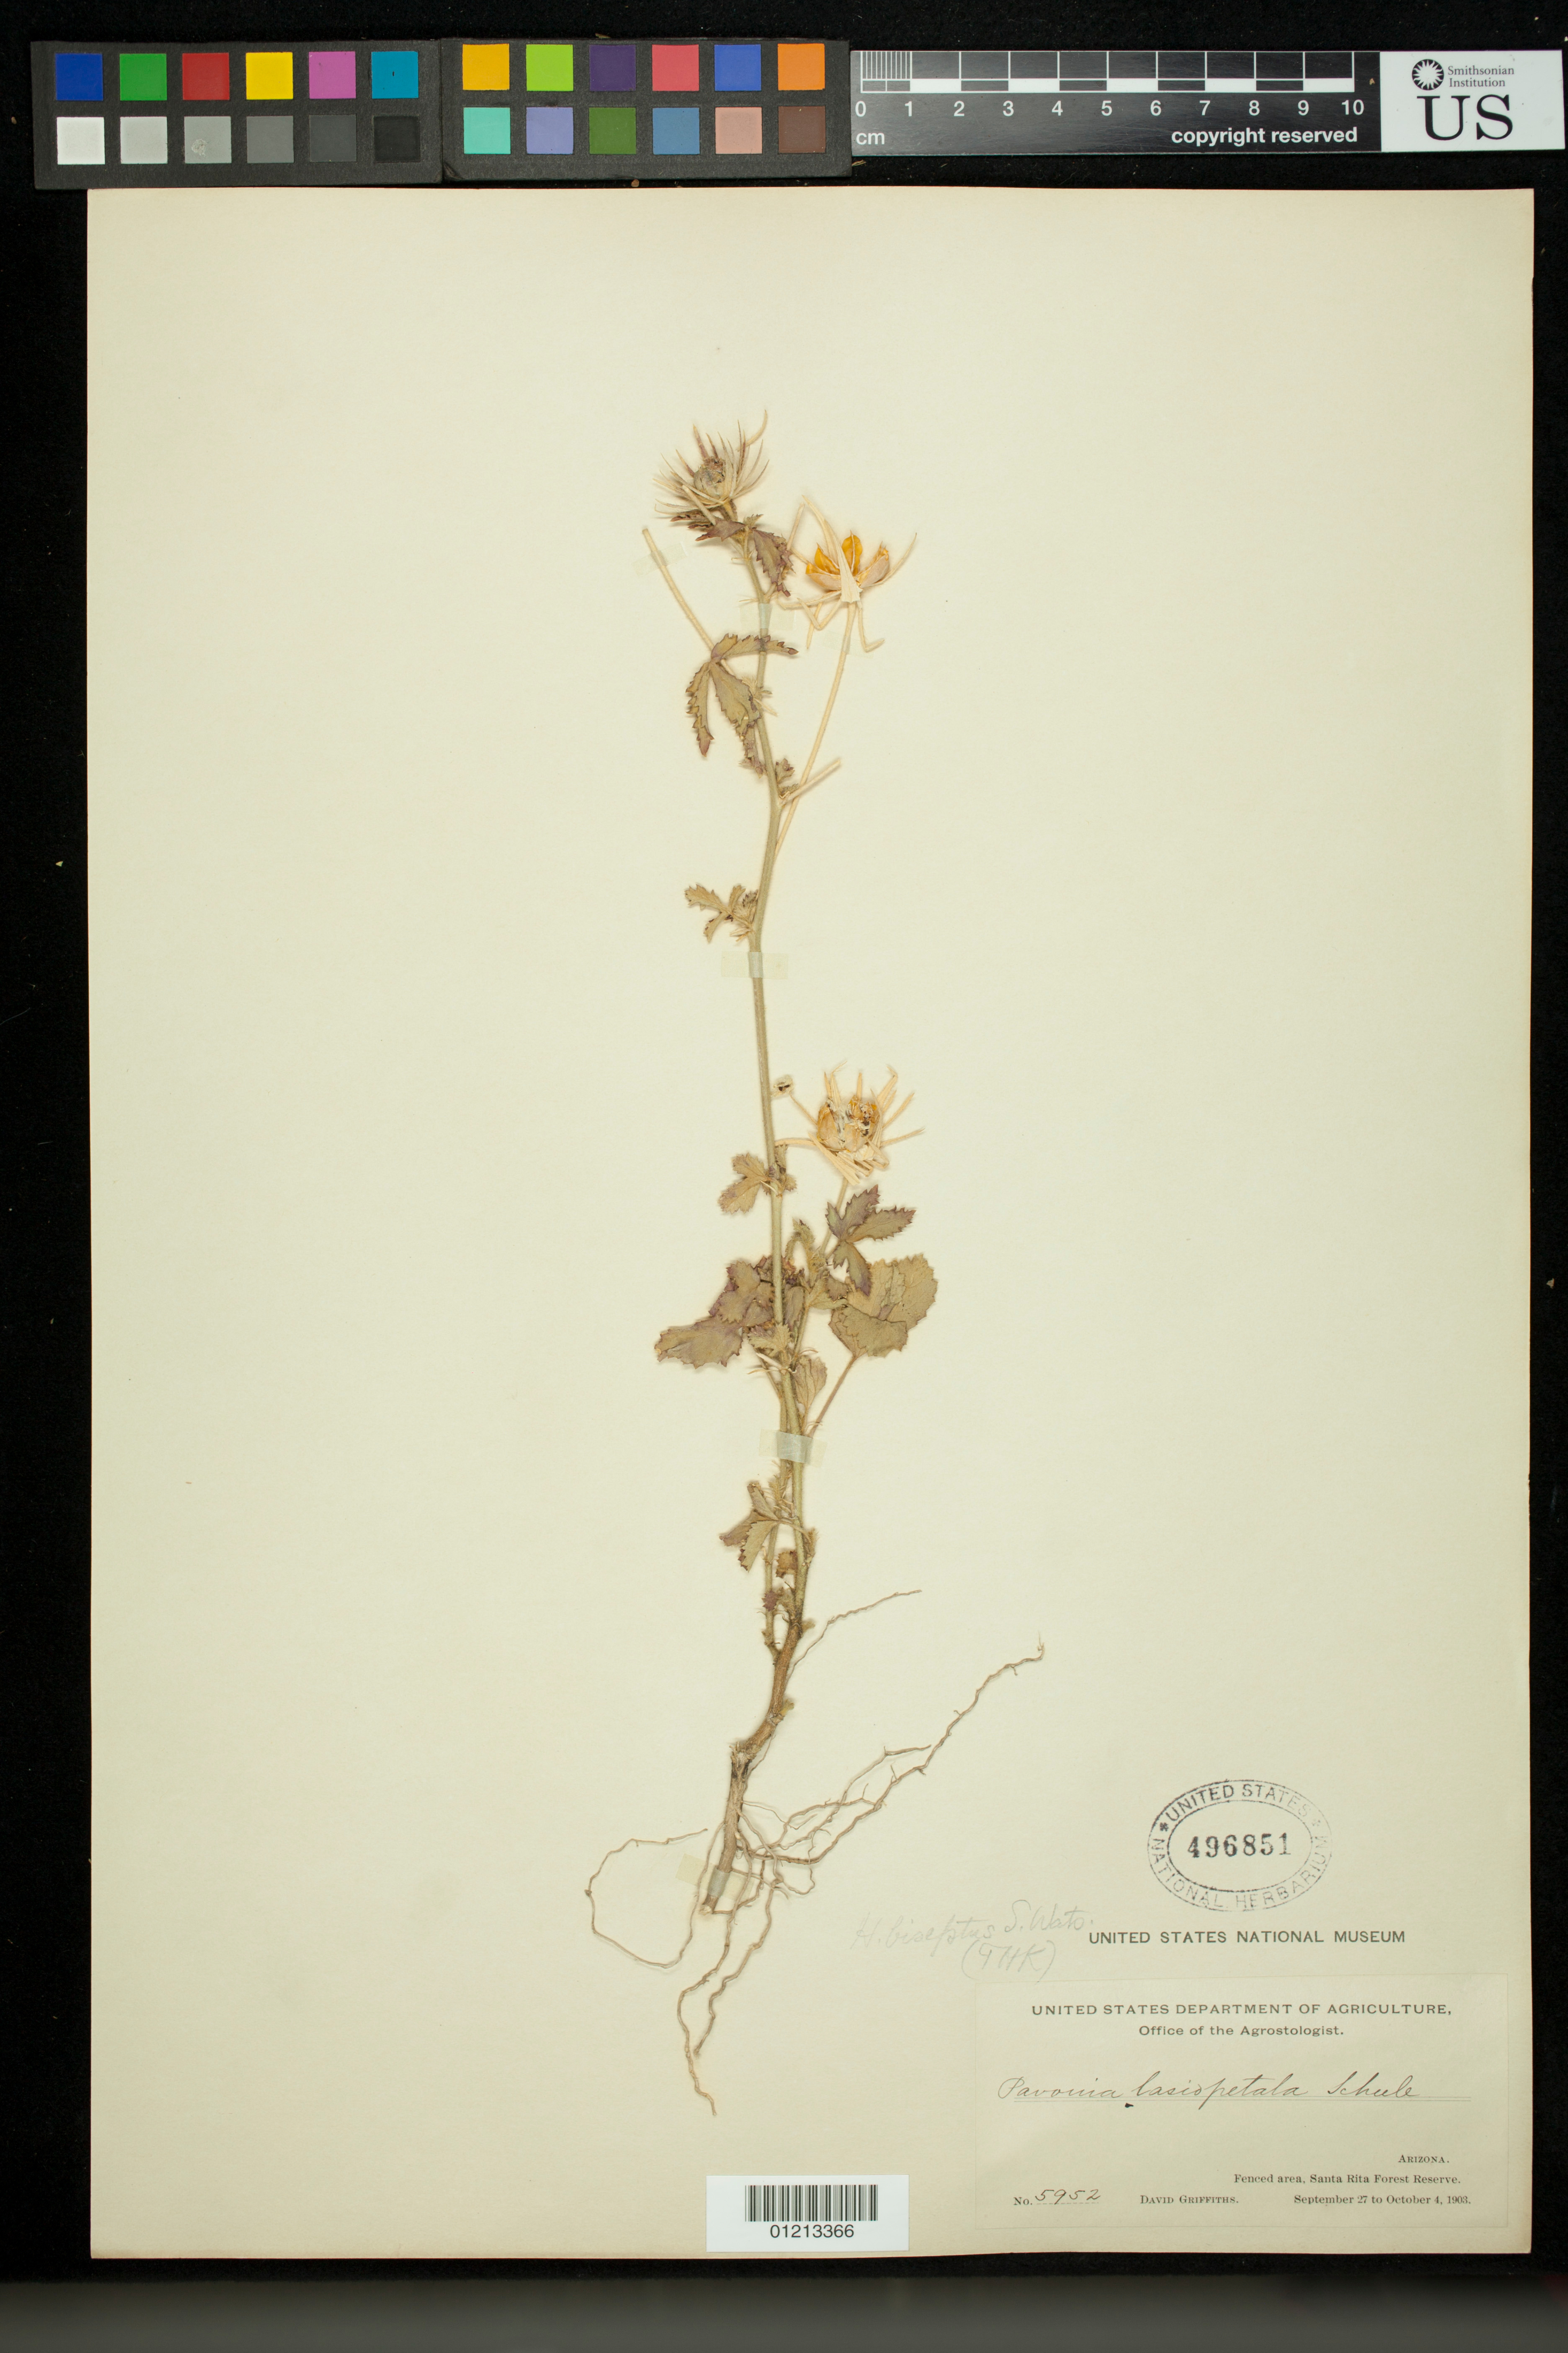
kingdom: Plantae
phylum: Tracheophyta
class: Magnoliopsida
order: Malvales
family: Malvaceae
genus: Hibiscus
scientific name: Hibiscus biseptus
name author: S. Watson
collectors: D. Griffiths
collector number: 5952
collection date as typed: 27 Sep 1903 to 04 Oct 1903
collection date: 1903-09-27/1903-10-04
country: United States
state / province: Arizona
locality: Fenced area, santa rita forest reserve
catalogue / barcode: US 496851